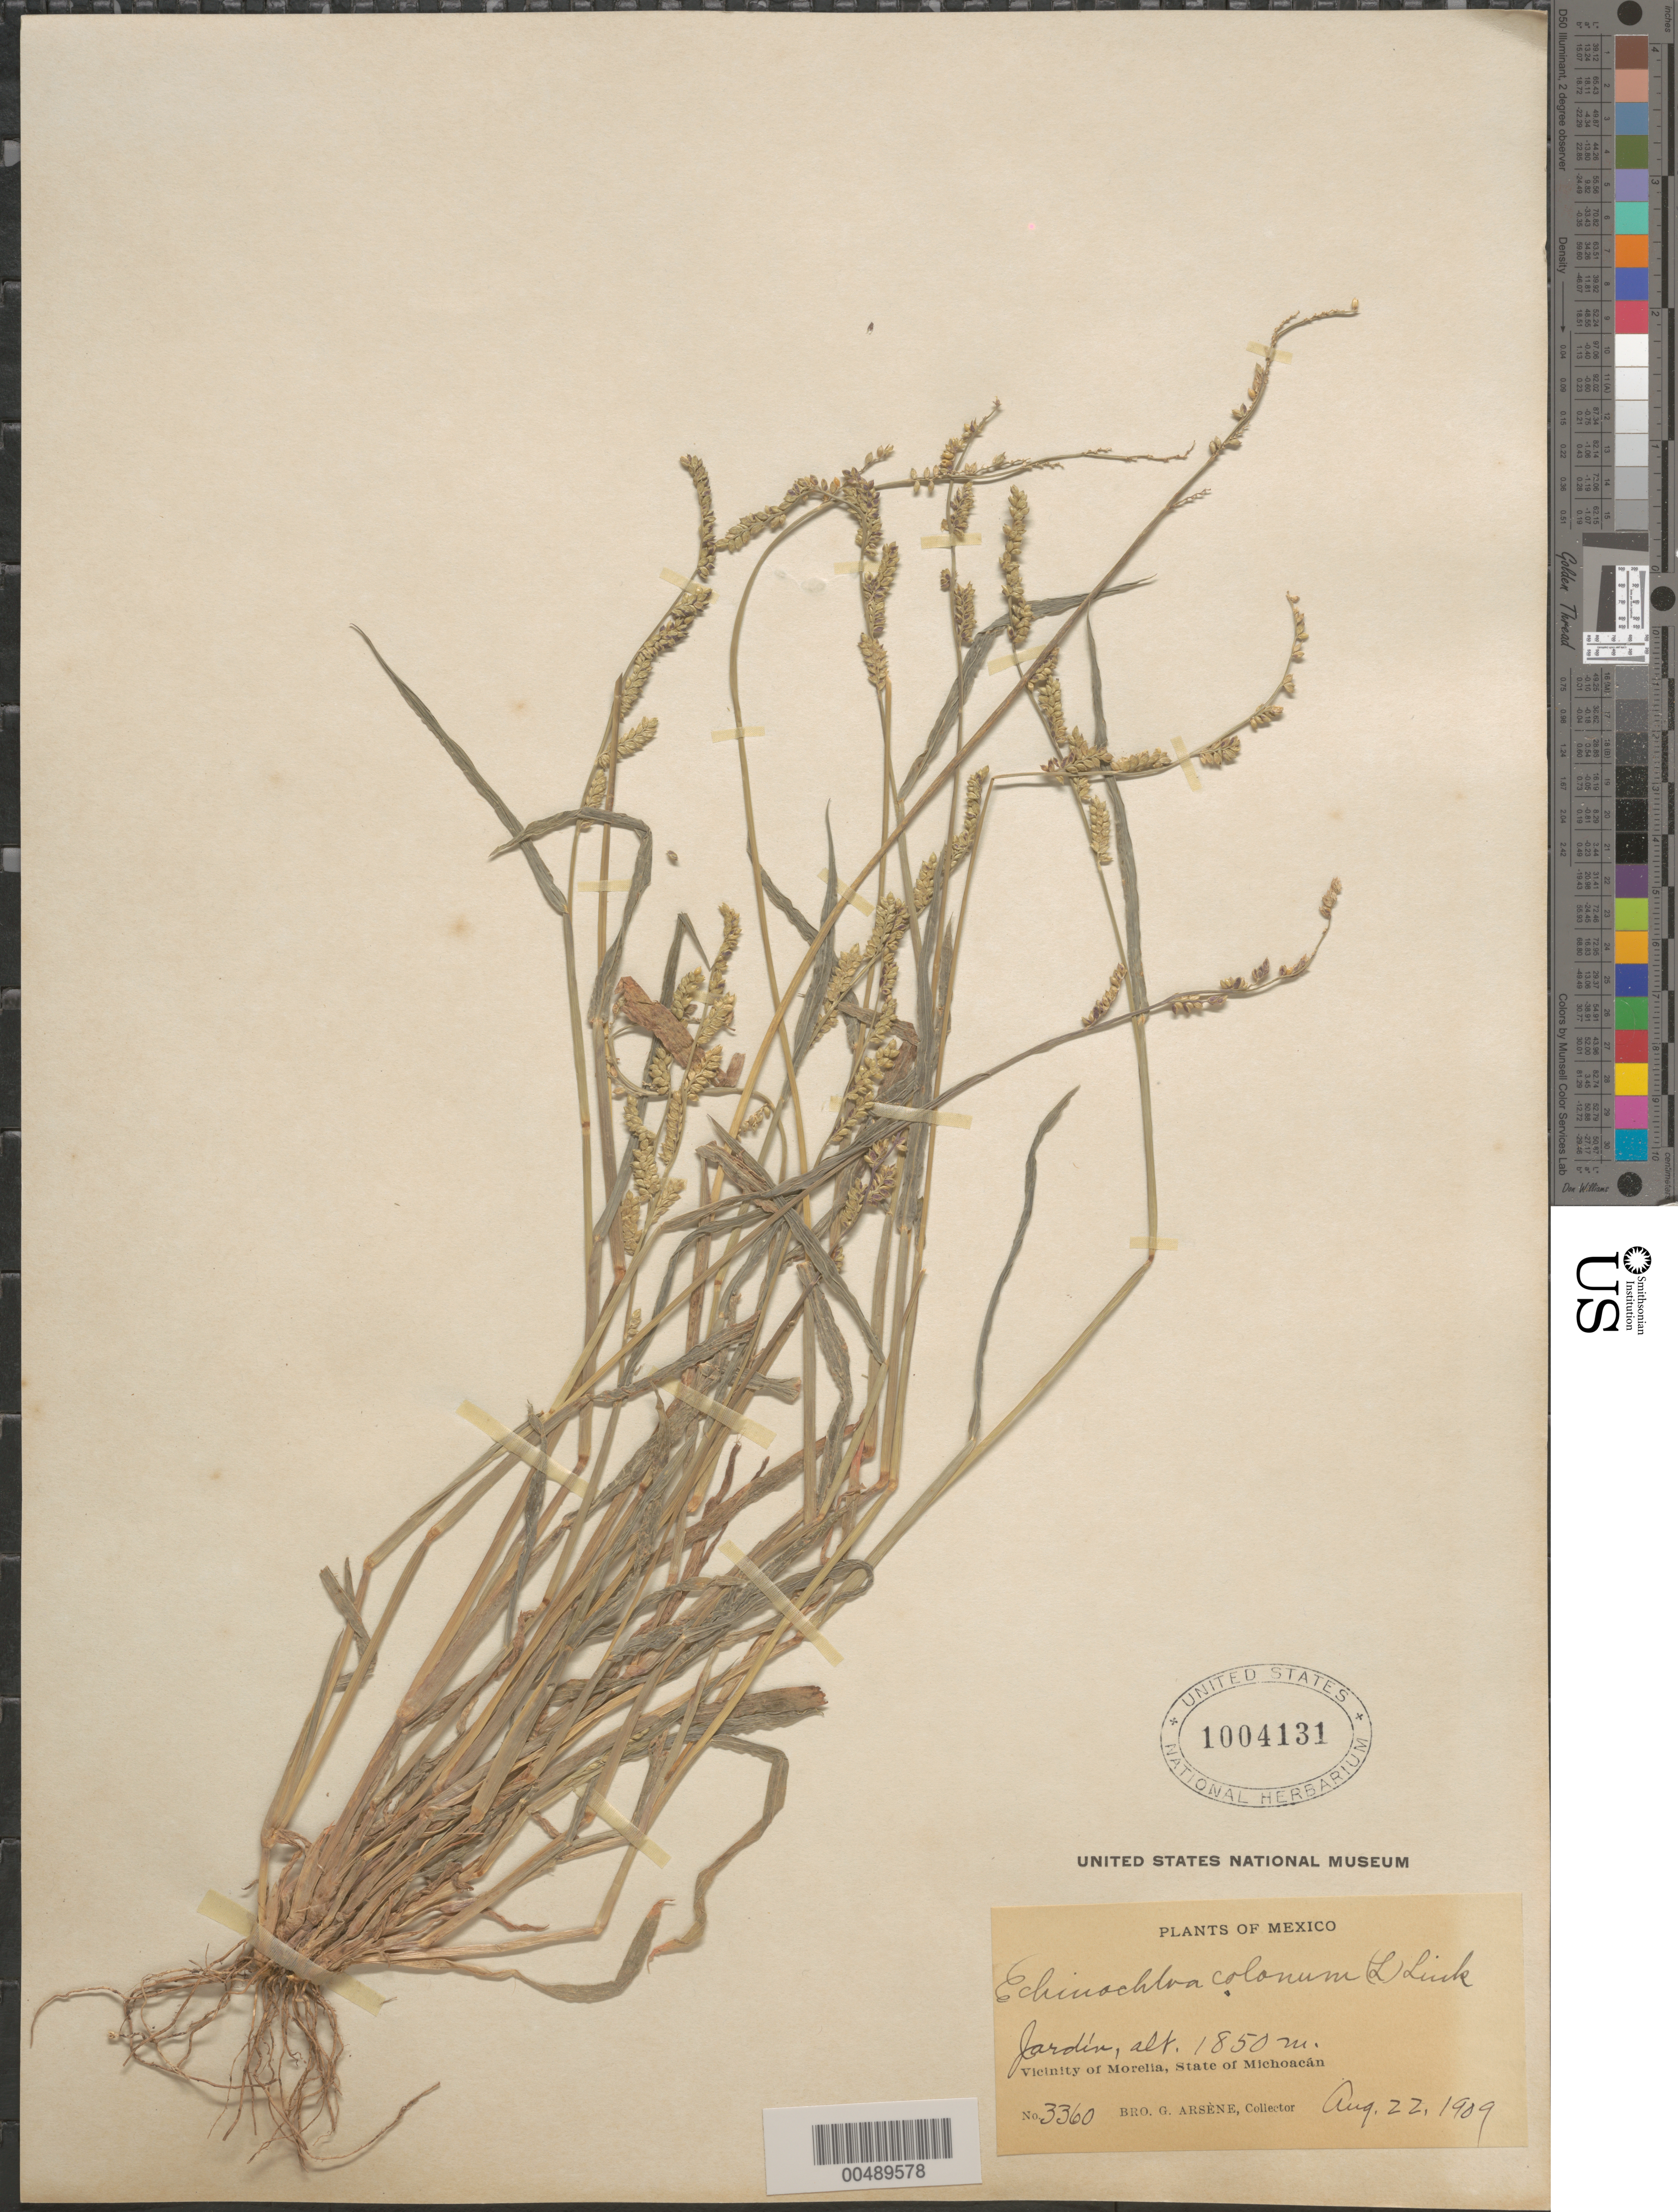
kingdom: Plantae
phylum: Tracheophyta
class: Liliopsida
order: Poales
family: Poaceae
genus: Echinochloa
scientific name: Echinochloa colona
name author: (L.) Link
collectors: Bro. G. Arsène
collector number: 3360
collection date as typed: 22 Aug 1909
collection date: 1909-08-22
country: Mexico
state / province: Michoacán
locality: Vicinity of Morelia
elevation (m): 1850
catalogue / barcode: US 1004131